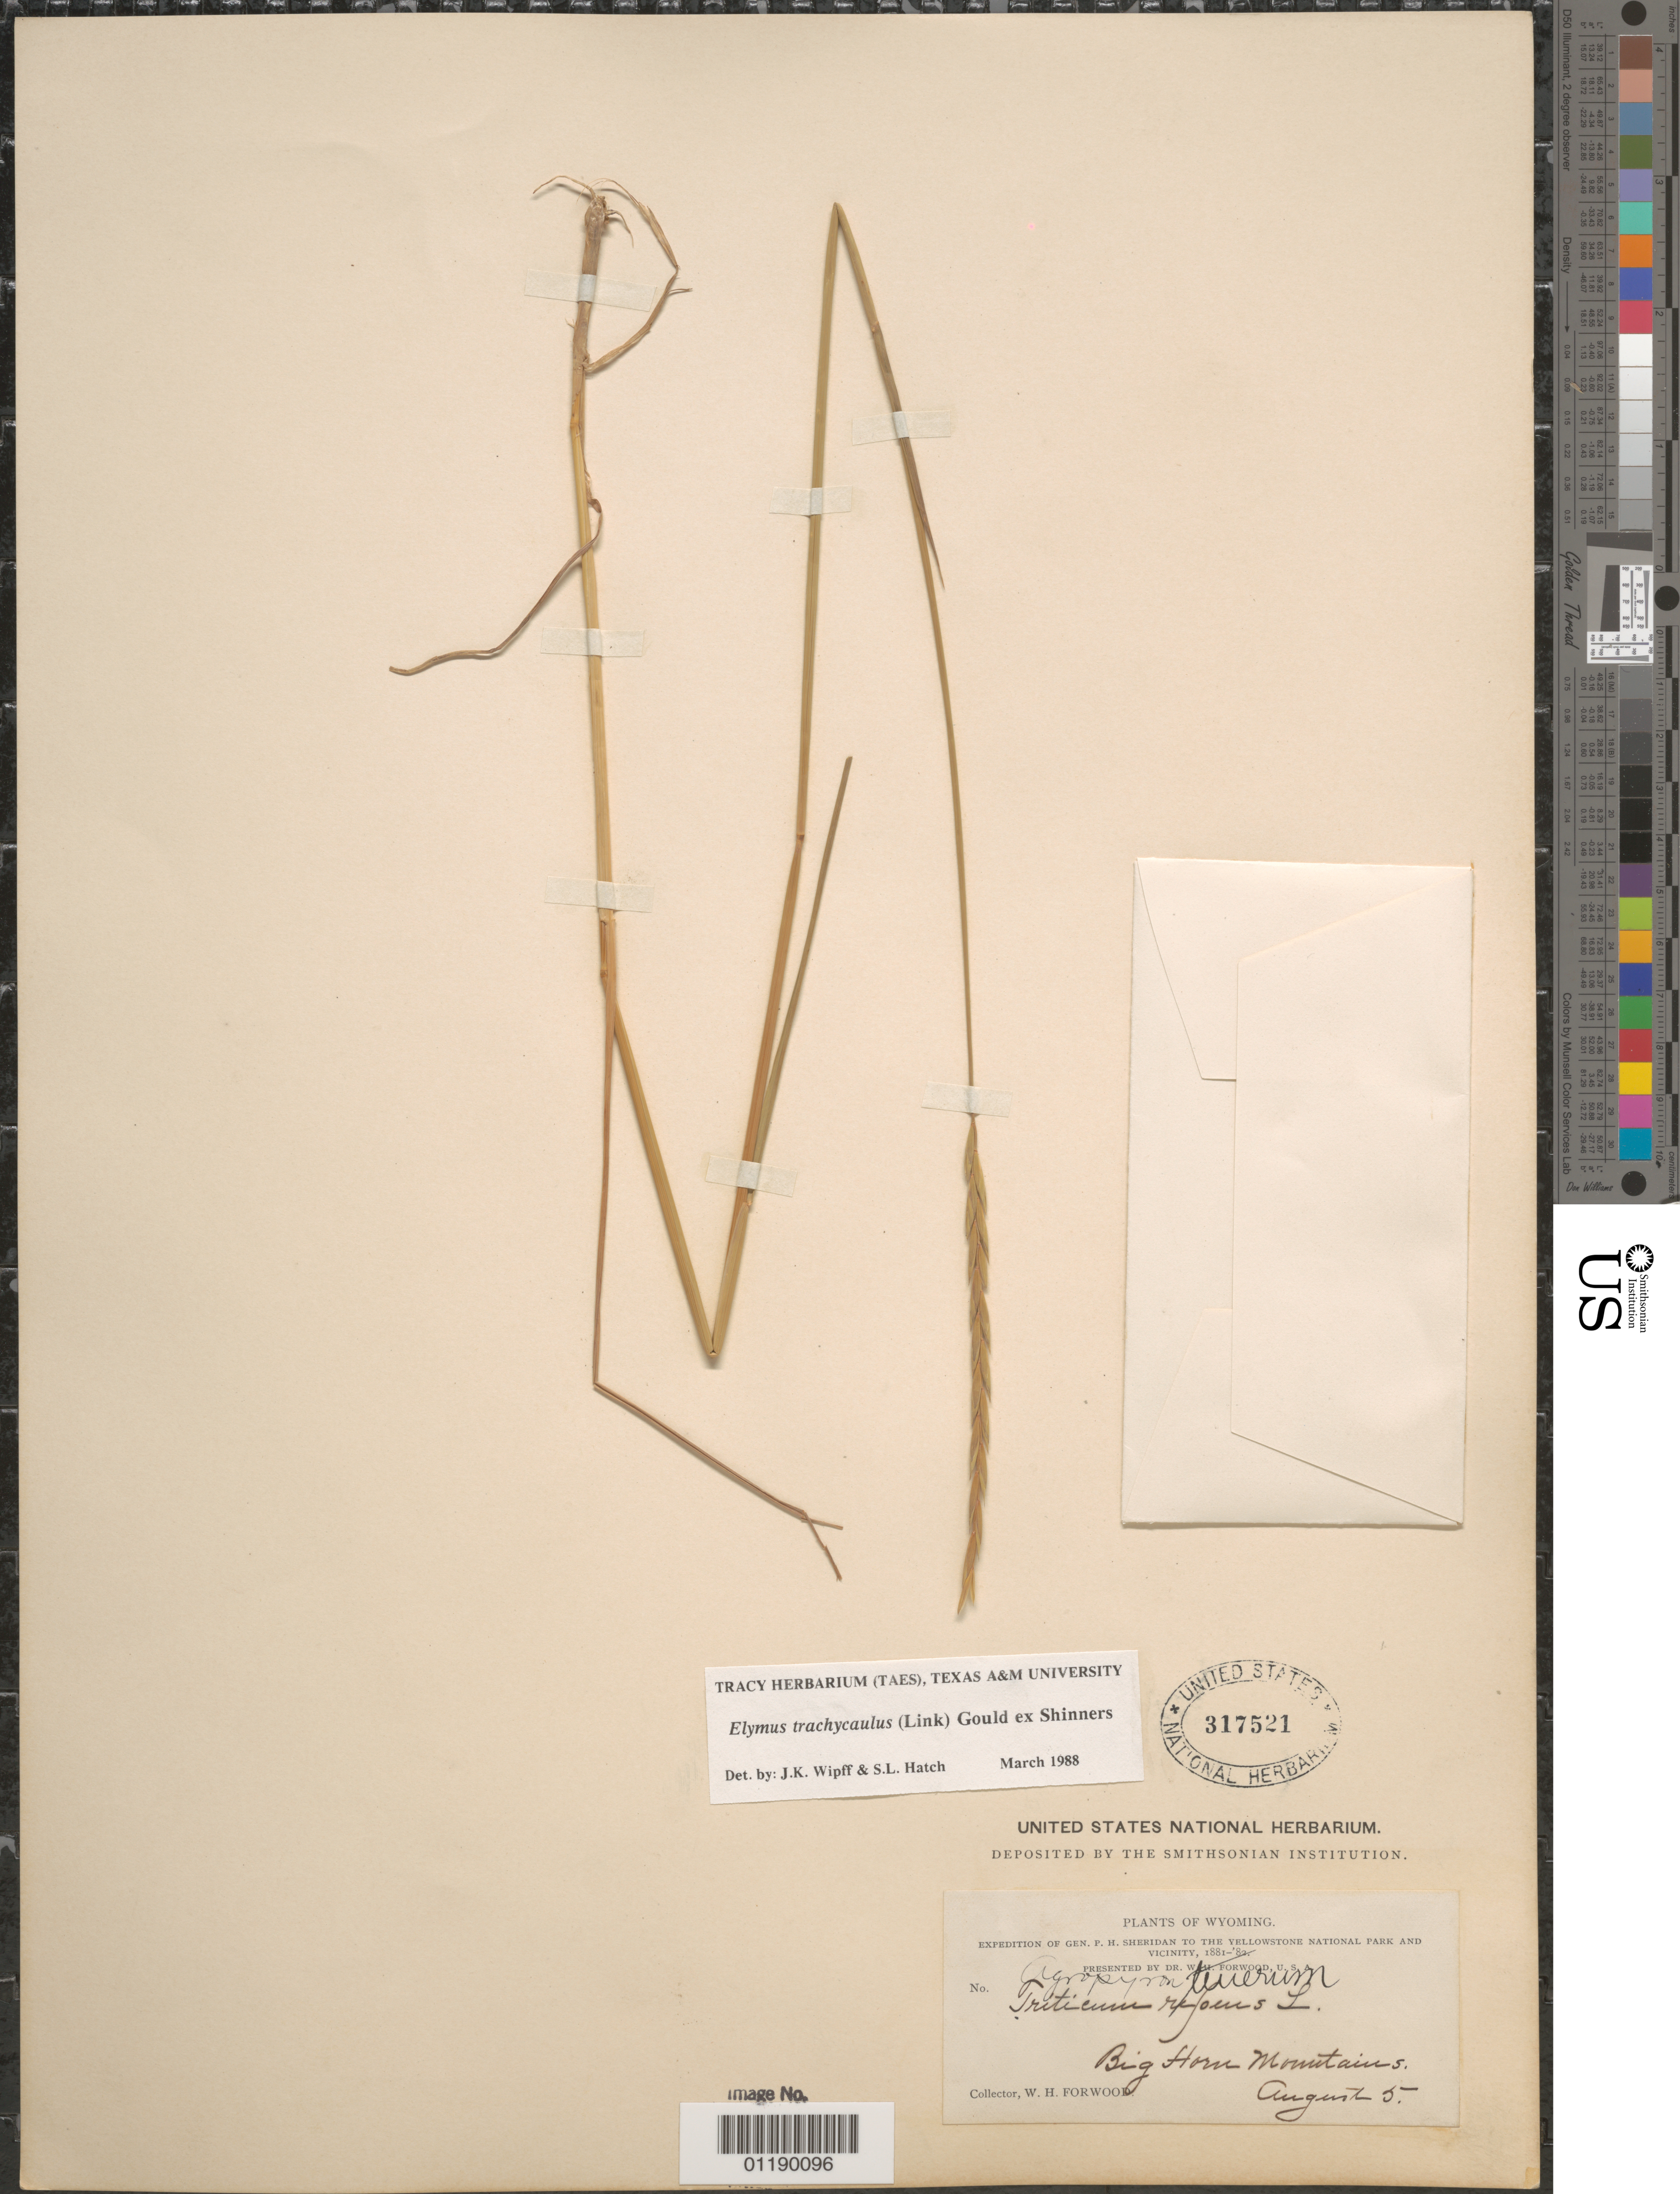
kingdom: Plantae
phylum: Tracheophyta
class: Liliopsida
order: Poales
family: Poaceae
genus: Elymus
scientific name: Elymus trachycaulus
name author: (Link) Gould ex Shinners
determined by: Wipff, J. K.; Hatch, S. L.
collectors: W. Forwood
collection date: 1881-08-05 or 1882-08-05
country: United States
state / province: Wyoming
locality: Big Horn Mountains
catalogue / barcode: US 317521